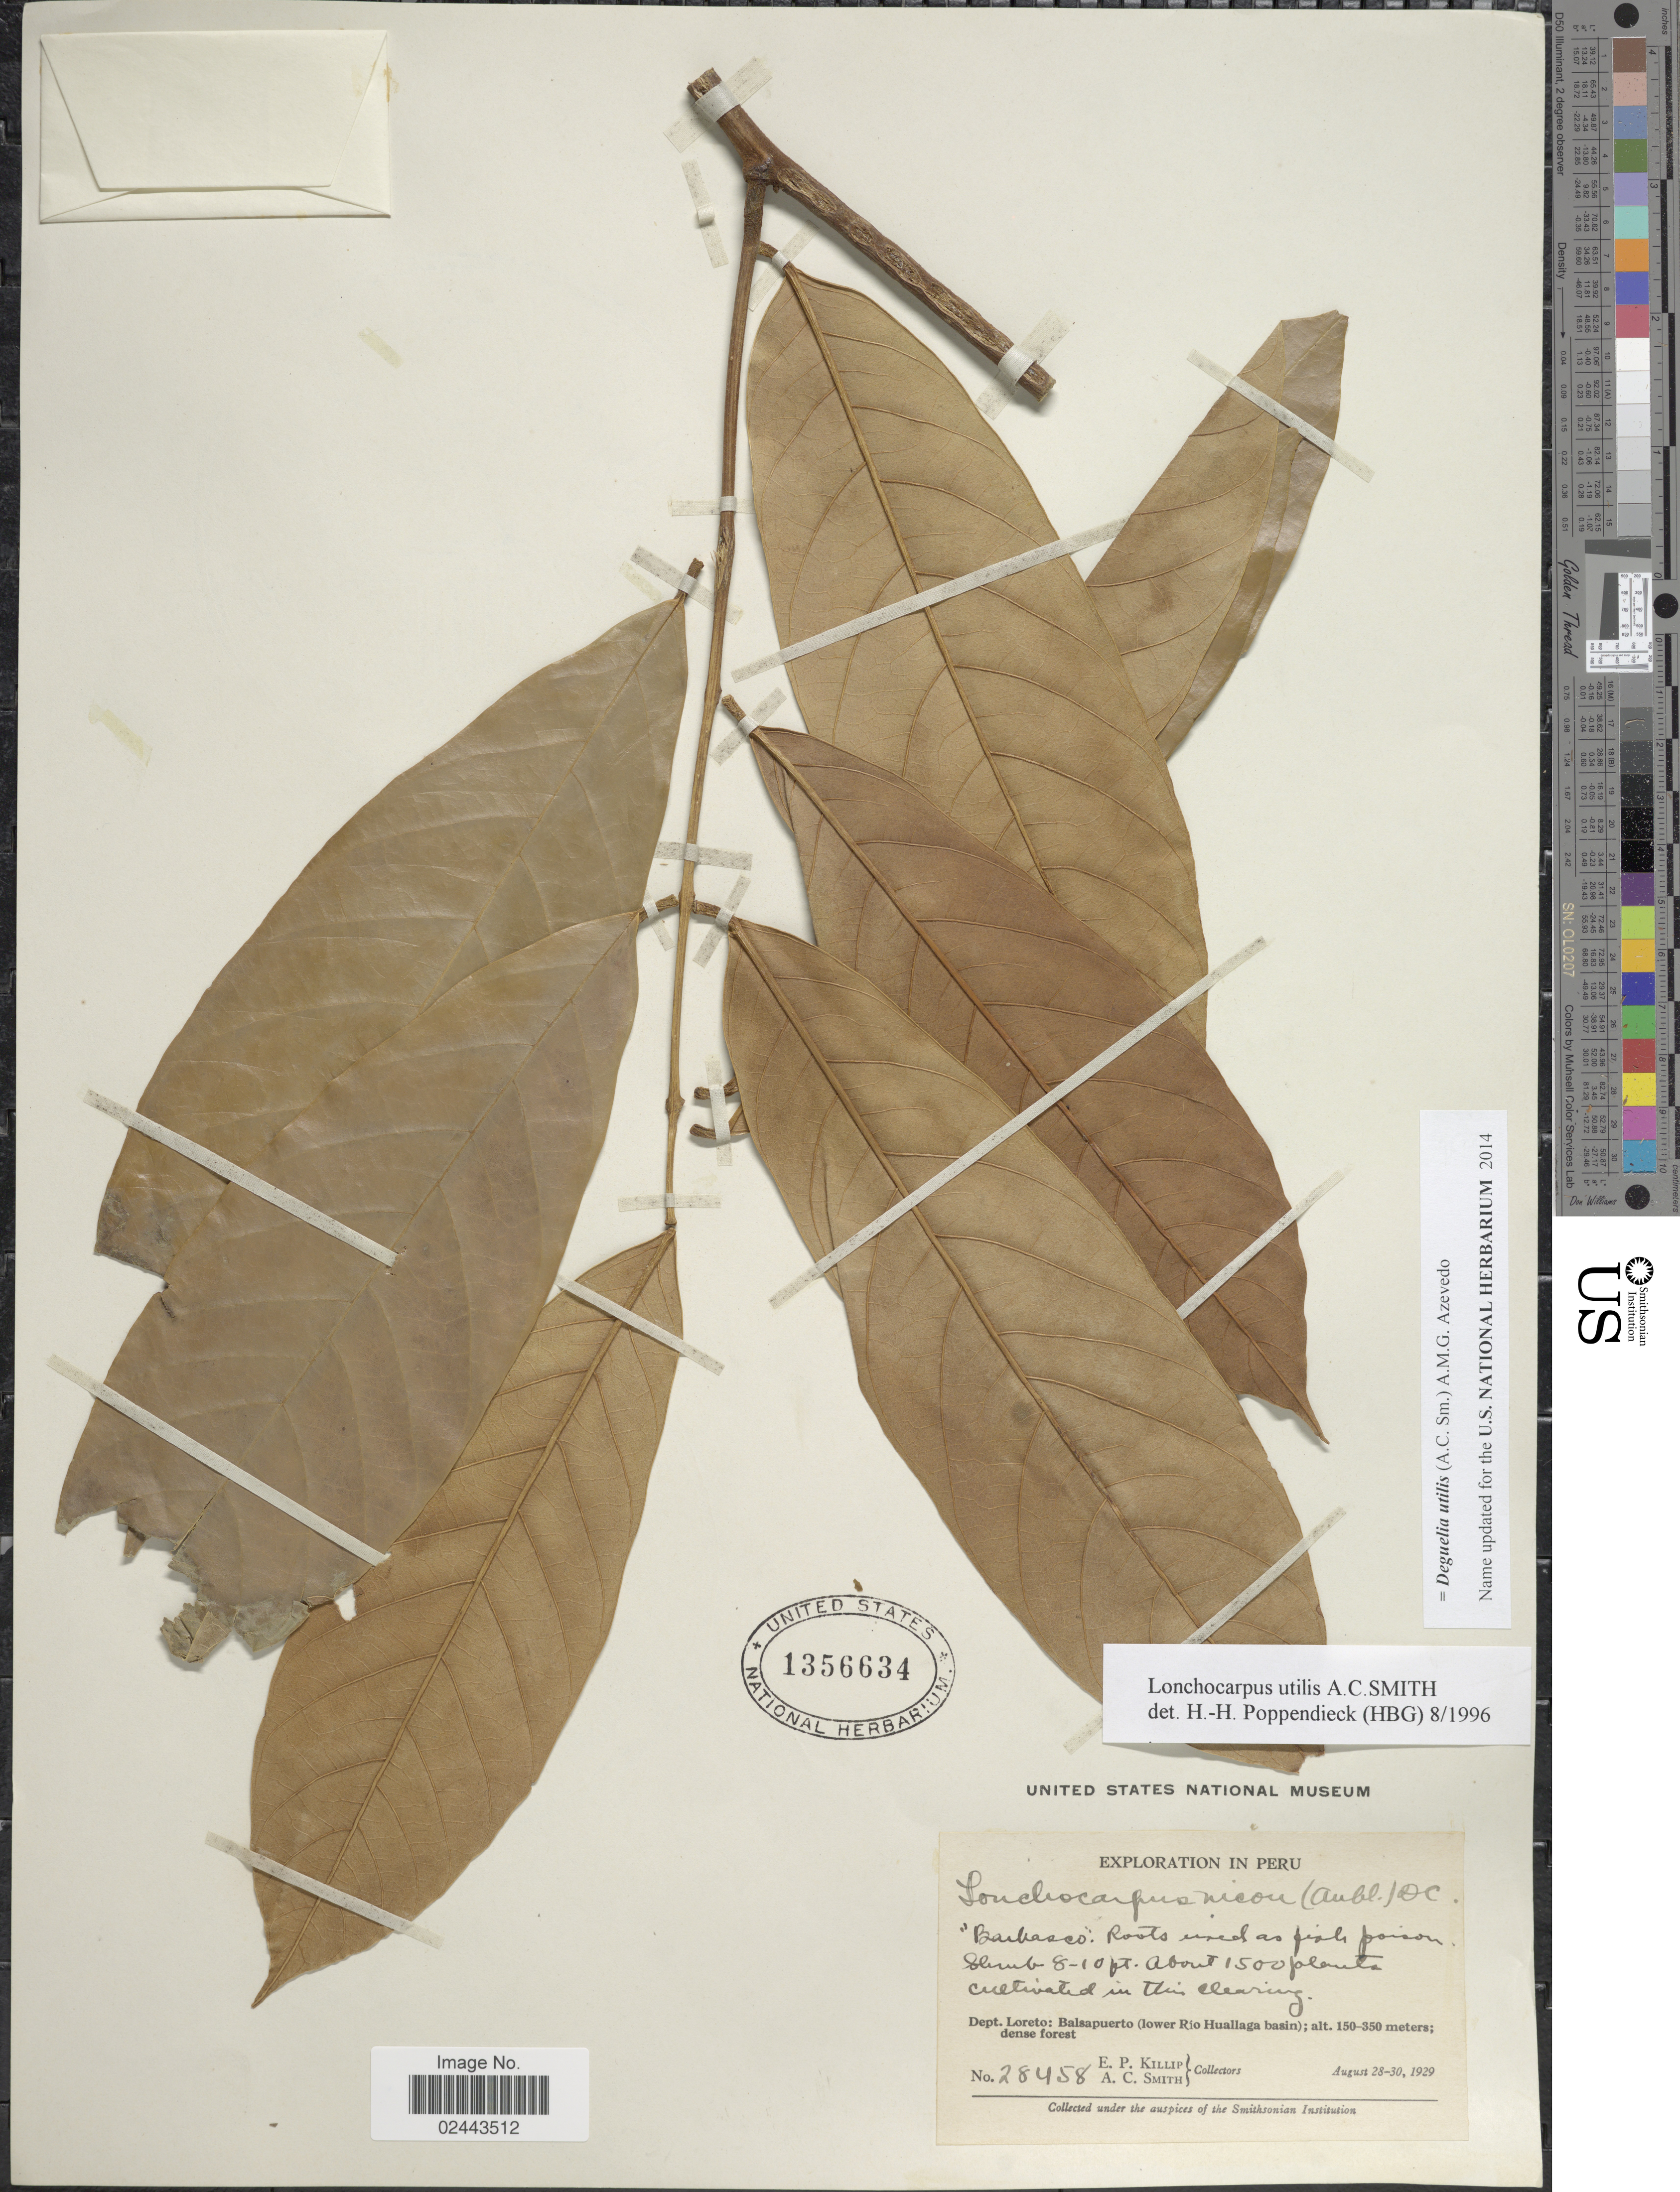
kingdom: Plantae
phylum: Tracheophyta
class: Magnoliopsida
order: Fabales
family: Fabaceae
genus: Deguelia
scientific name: Deguelia utilis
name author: (A.C. Sm.) A.M.G. Azevedo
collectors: E. P. Killip & A. C. Smith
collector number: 28458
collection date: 1929-08-28/1929-08-30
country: Peru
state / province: Loreto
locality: In this clearing, Balsapuerto (lower Rio Huallaga basin), dense forest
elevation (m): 150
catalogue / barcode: US 1356634